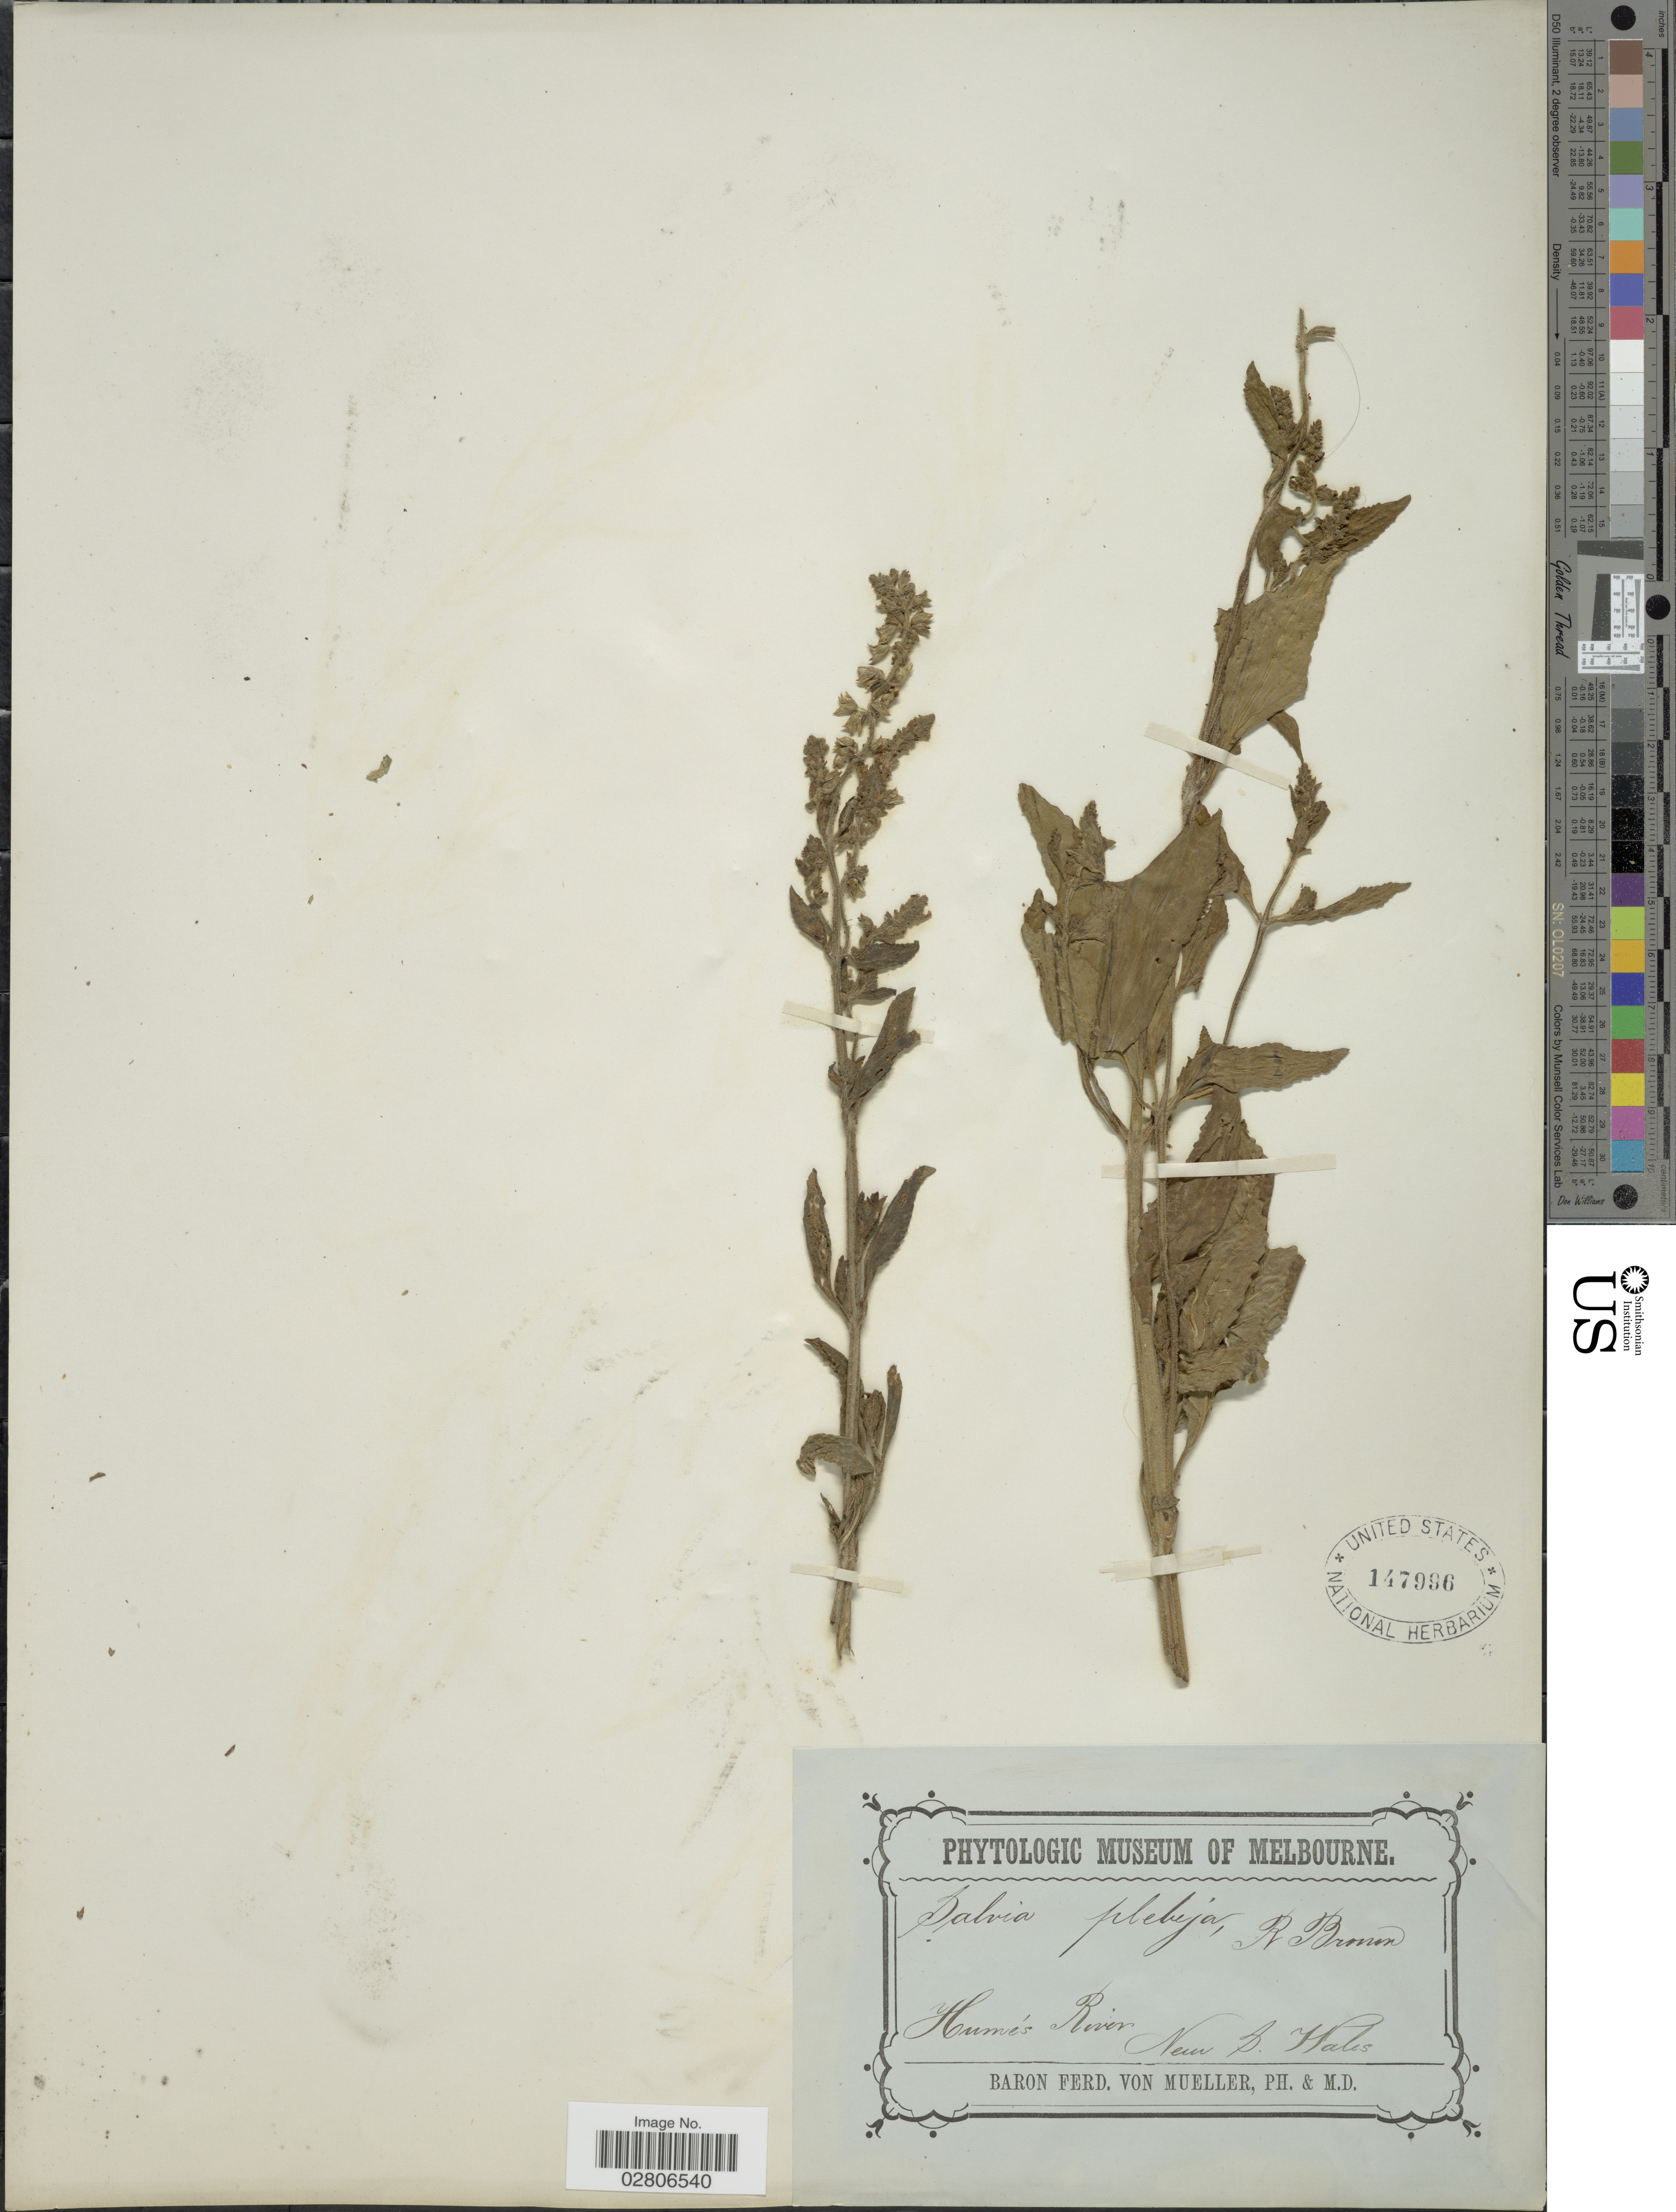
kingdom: Plantae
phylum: Tracheophyta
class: Magnoliopsida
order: Lamiales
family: Lamiaceae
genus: Salvia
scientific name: Salvia plebeia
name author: R. Br.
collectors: B. von Mueller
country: Australia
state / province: New South Wales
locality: Hume's River, New S. Wales.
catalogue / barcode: US 147996